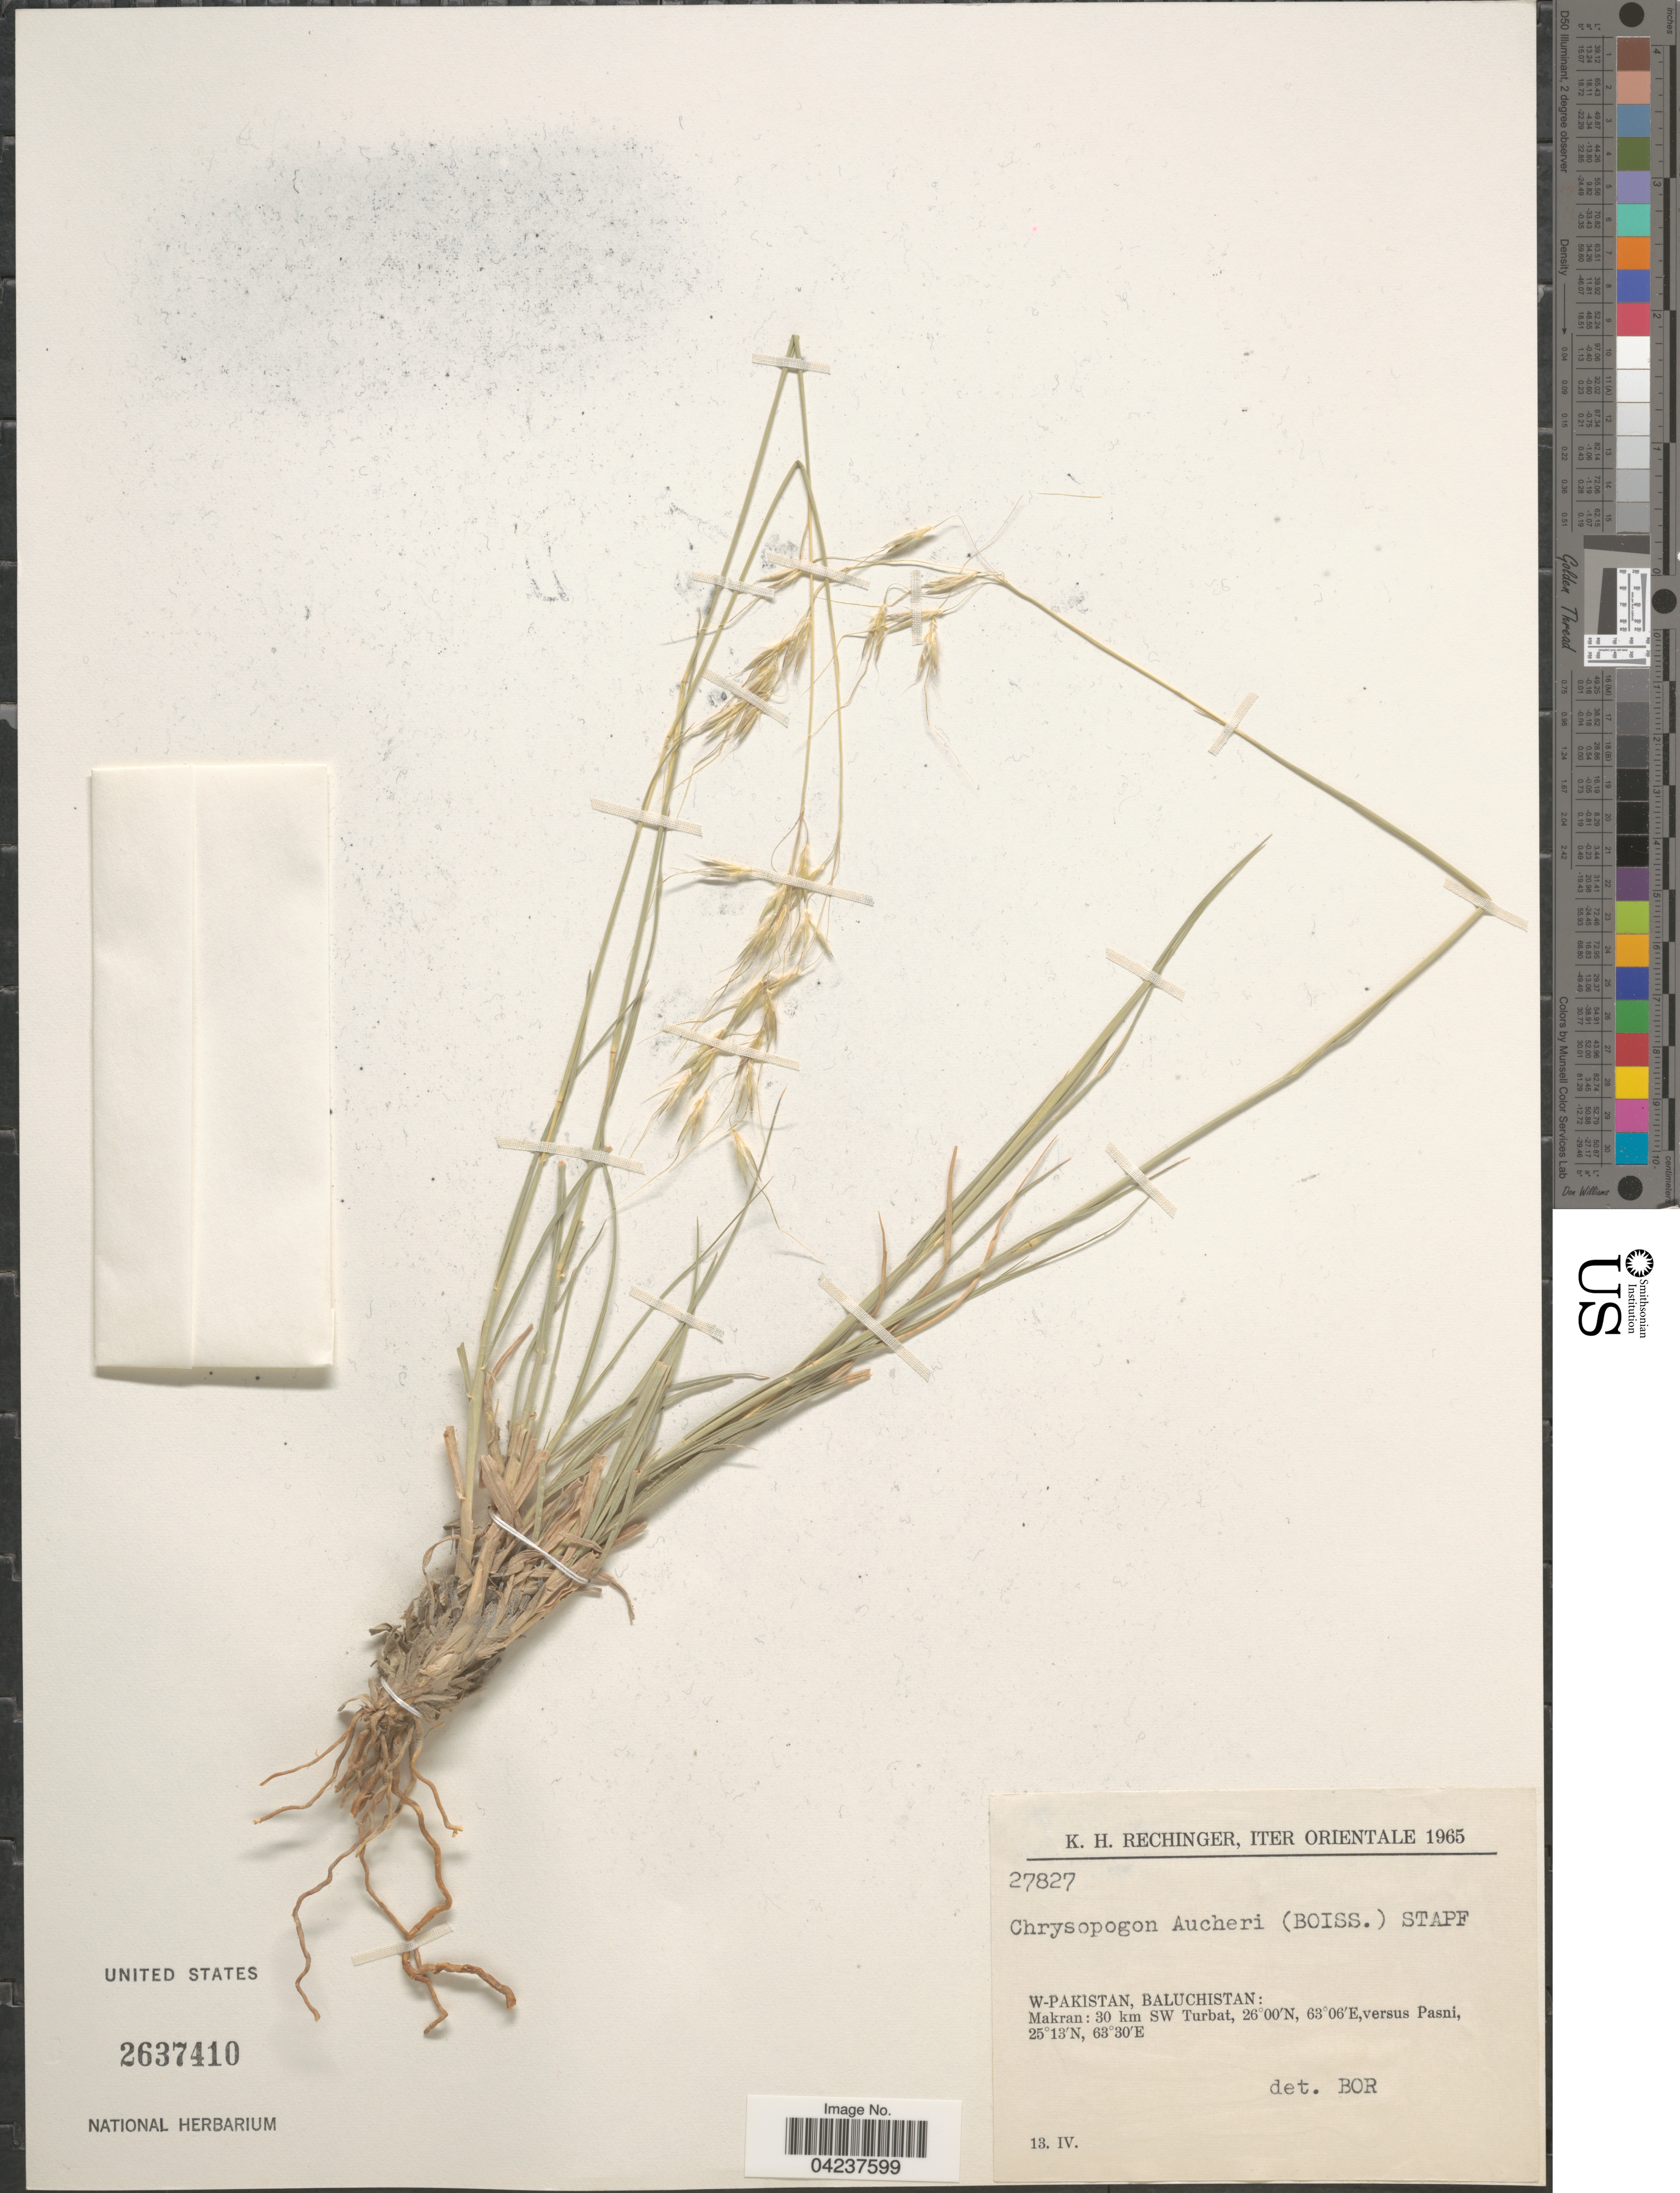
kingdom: Plantae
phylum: Tracheophyta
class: Liliopsida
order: Poales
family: Poaceae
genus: Chrysopogon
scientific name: Chrysopogon fallax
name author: S.T. Blake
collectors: K. H. Rechinger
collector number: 27827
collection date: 1965-04-13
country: Pakistan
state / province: Balochistan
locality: Iter Orientale 1965. W-Pakistan, Baluchistan: Makran: 30 km SW Turbat,versus Pasni.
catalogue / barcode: US 2637410